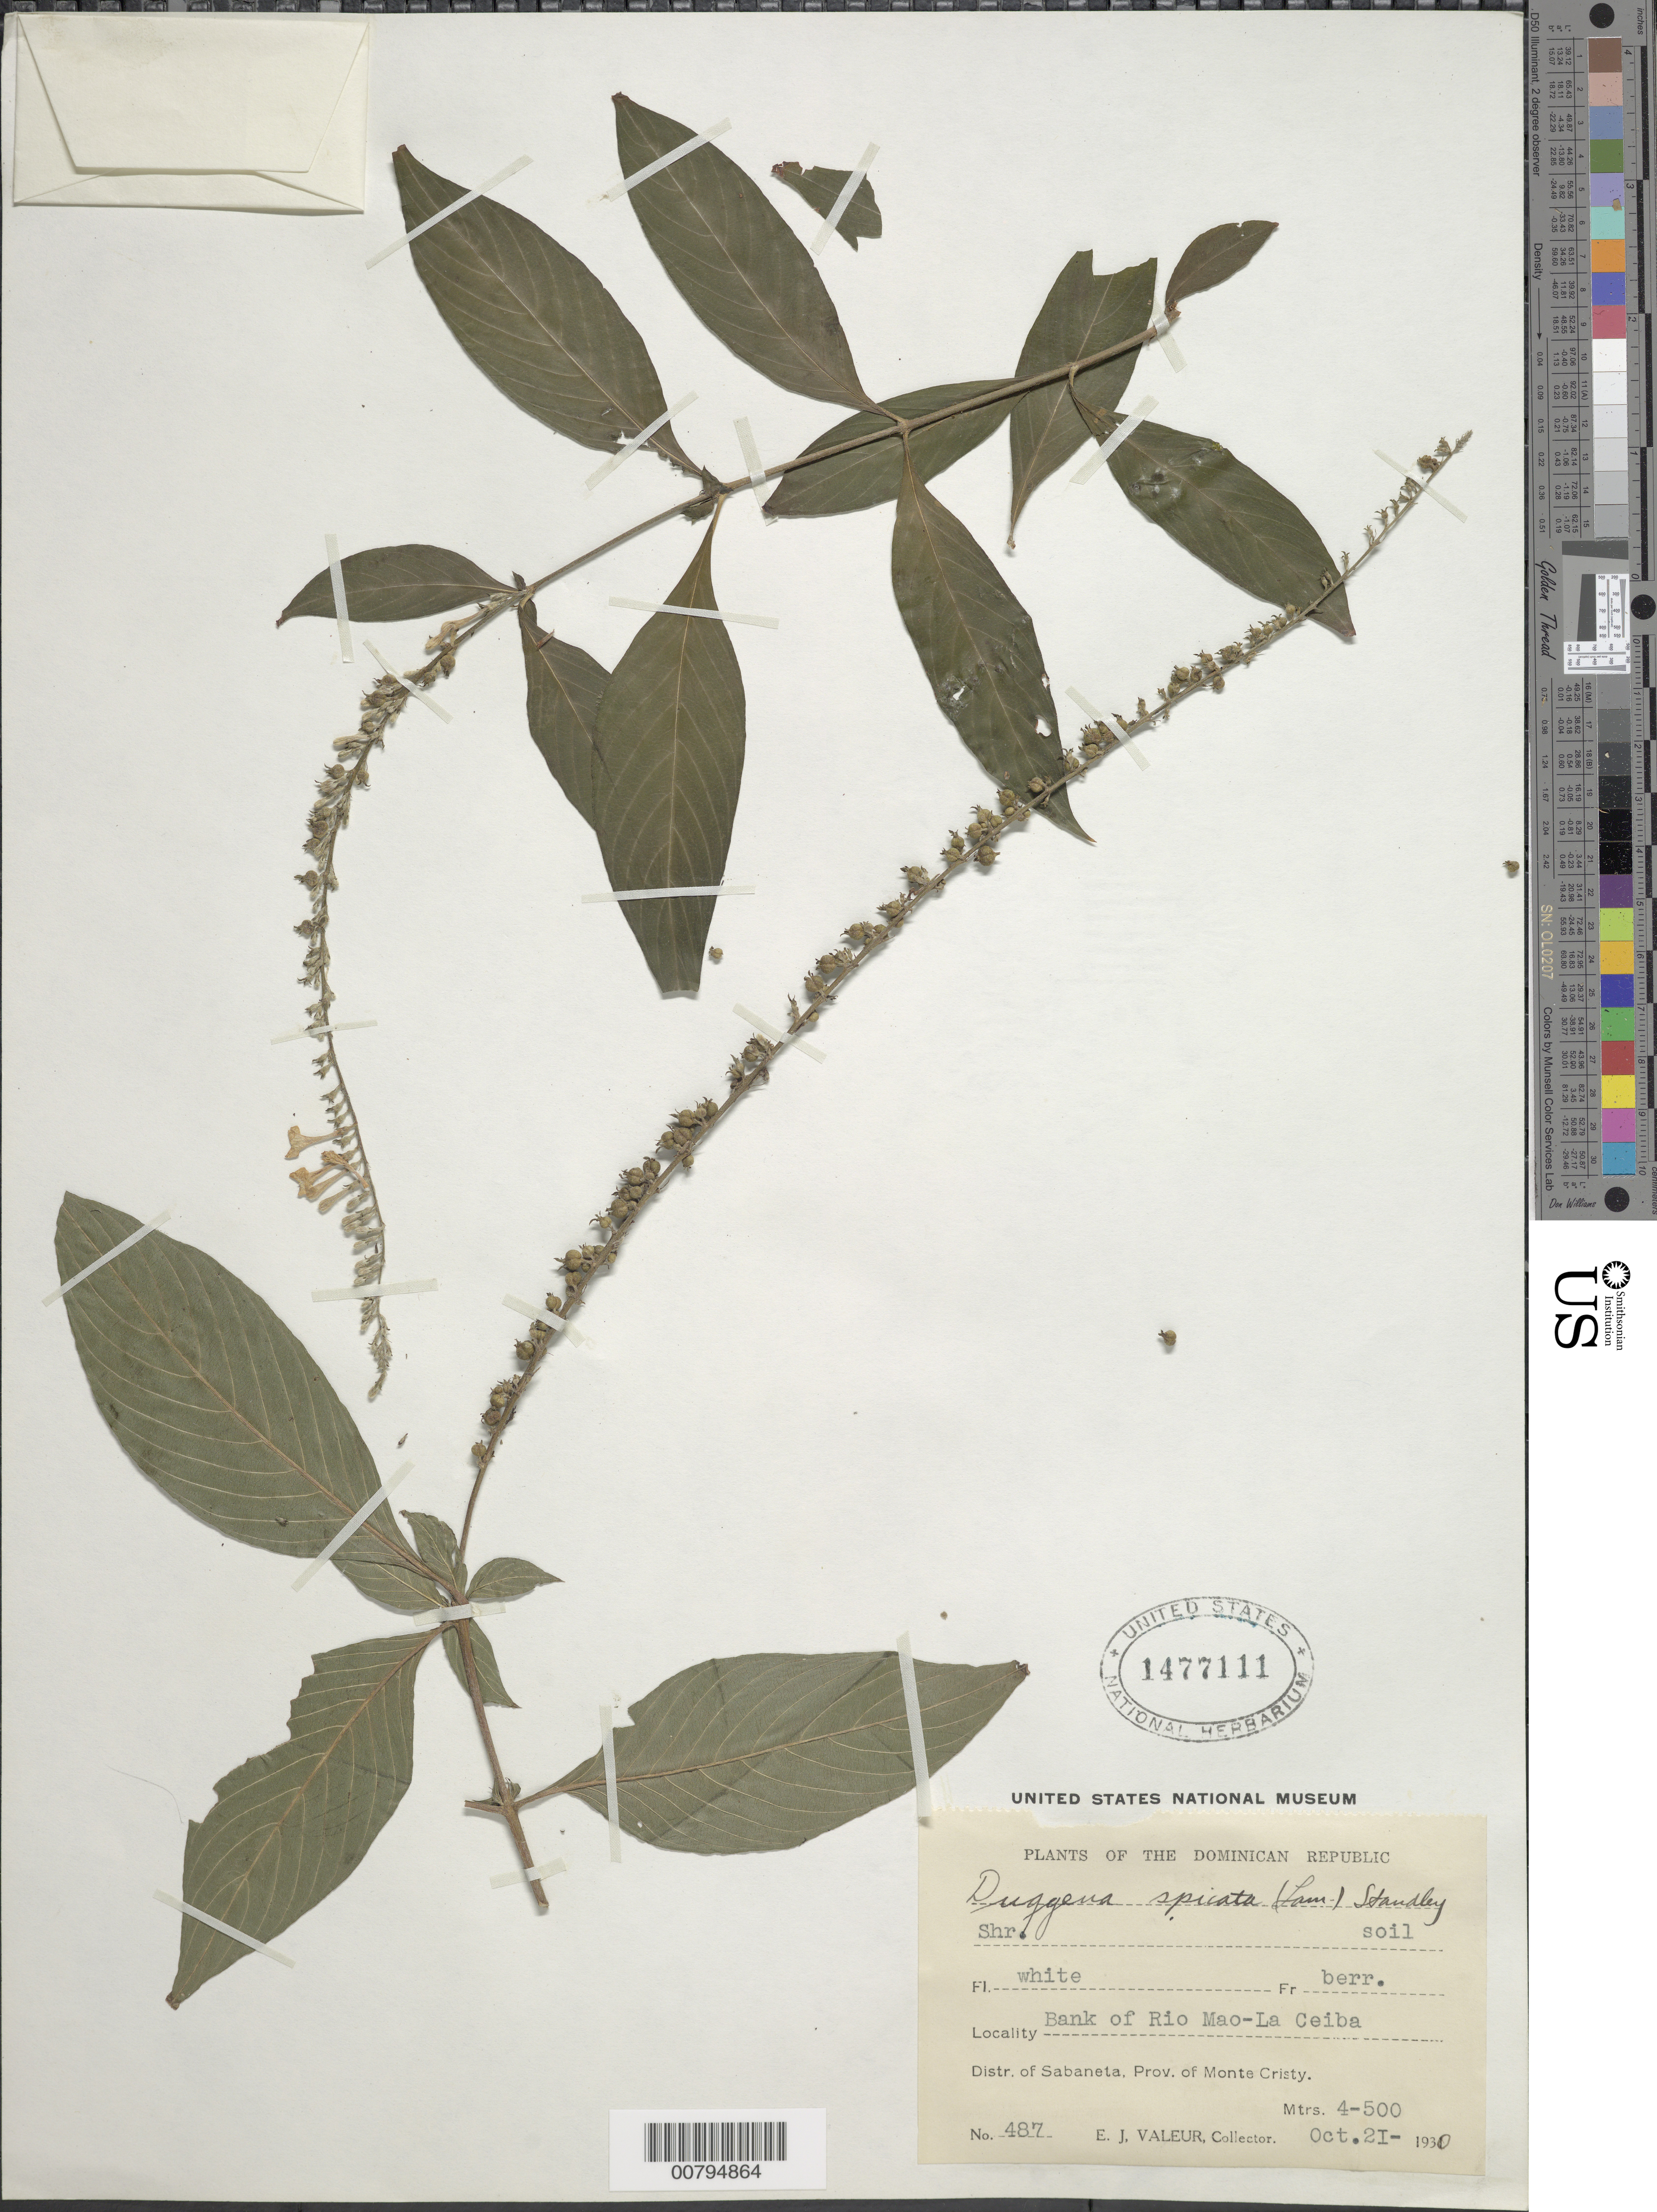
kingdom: Plantae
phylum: Tracheophyta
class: Magnoliopsida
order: Gentianales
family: Rubiaceae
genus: Gonzalagunia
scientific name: Gonzalagunia hirsuta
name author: Schum.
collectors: E. Valeur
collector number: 487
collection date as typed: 21 Oct 1930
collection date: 1930-10-21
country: Dominican Republic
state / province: Monte Cristi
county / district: Sabaneta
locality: Bank of Rio Mao-La Ceiba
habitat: In soil on riverbank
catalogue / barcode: US 1477111